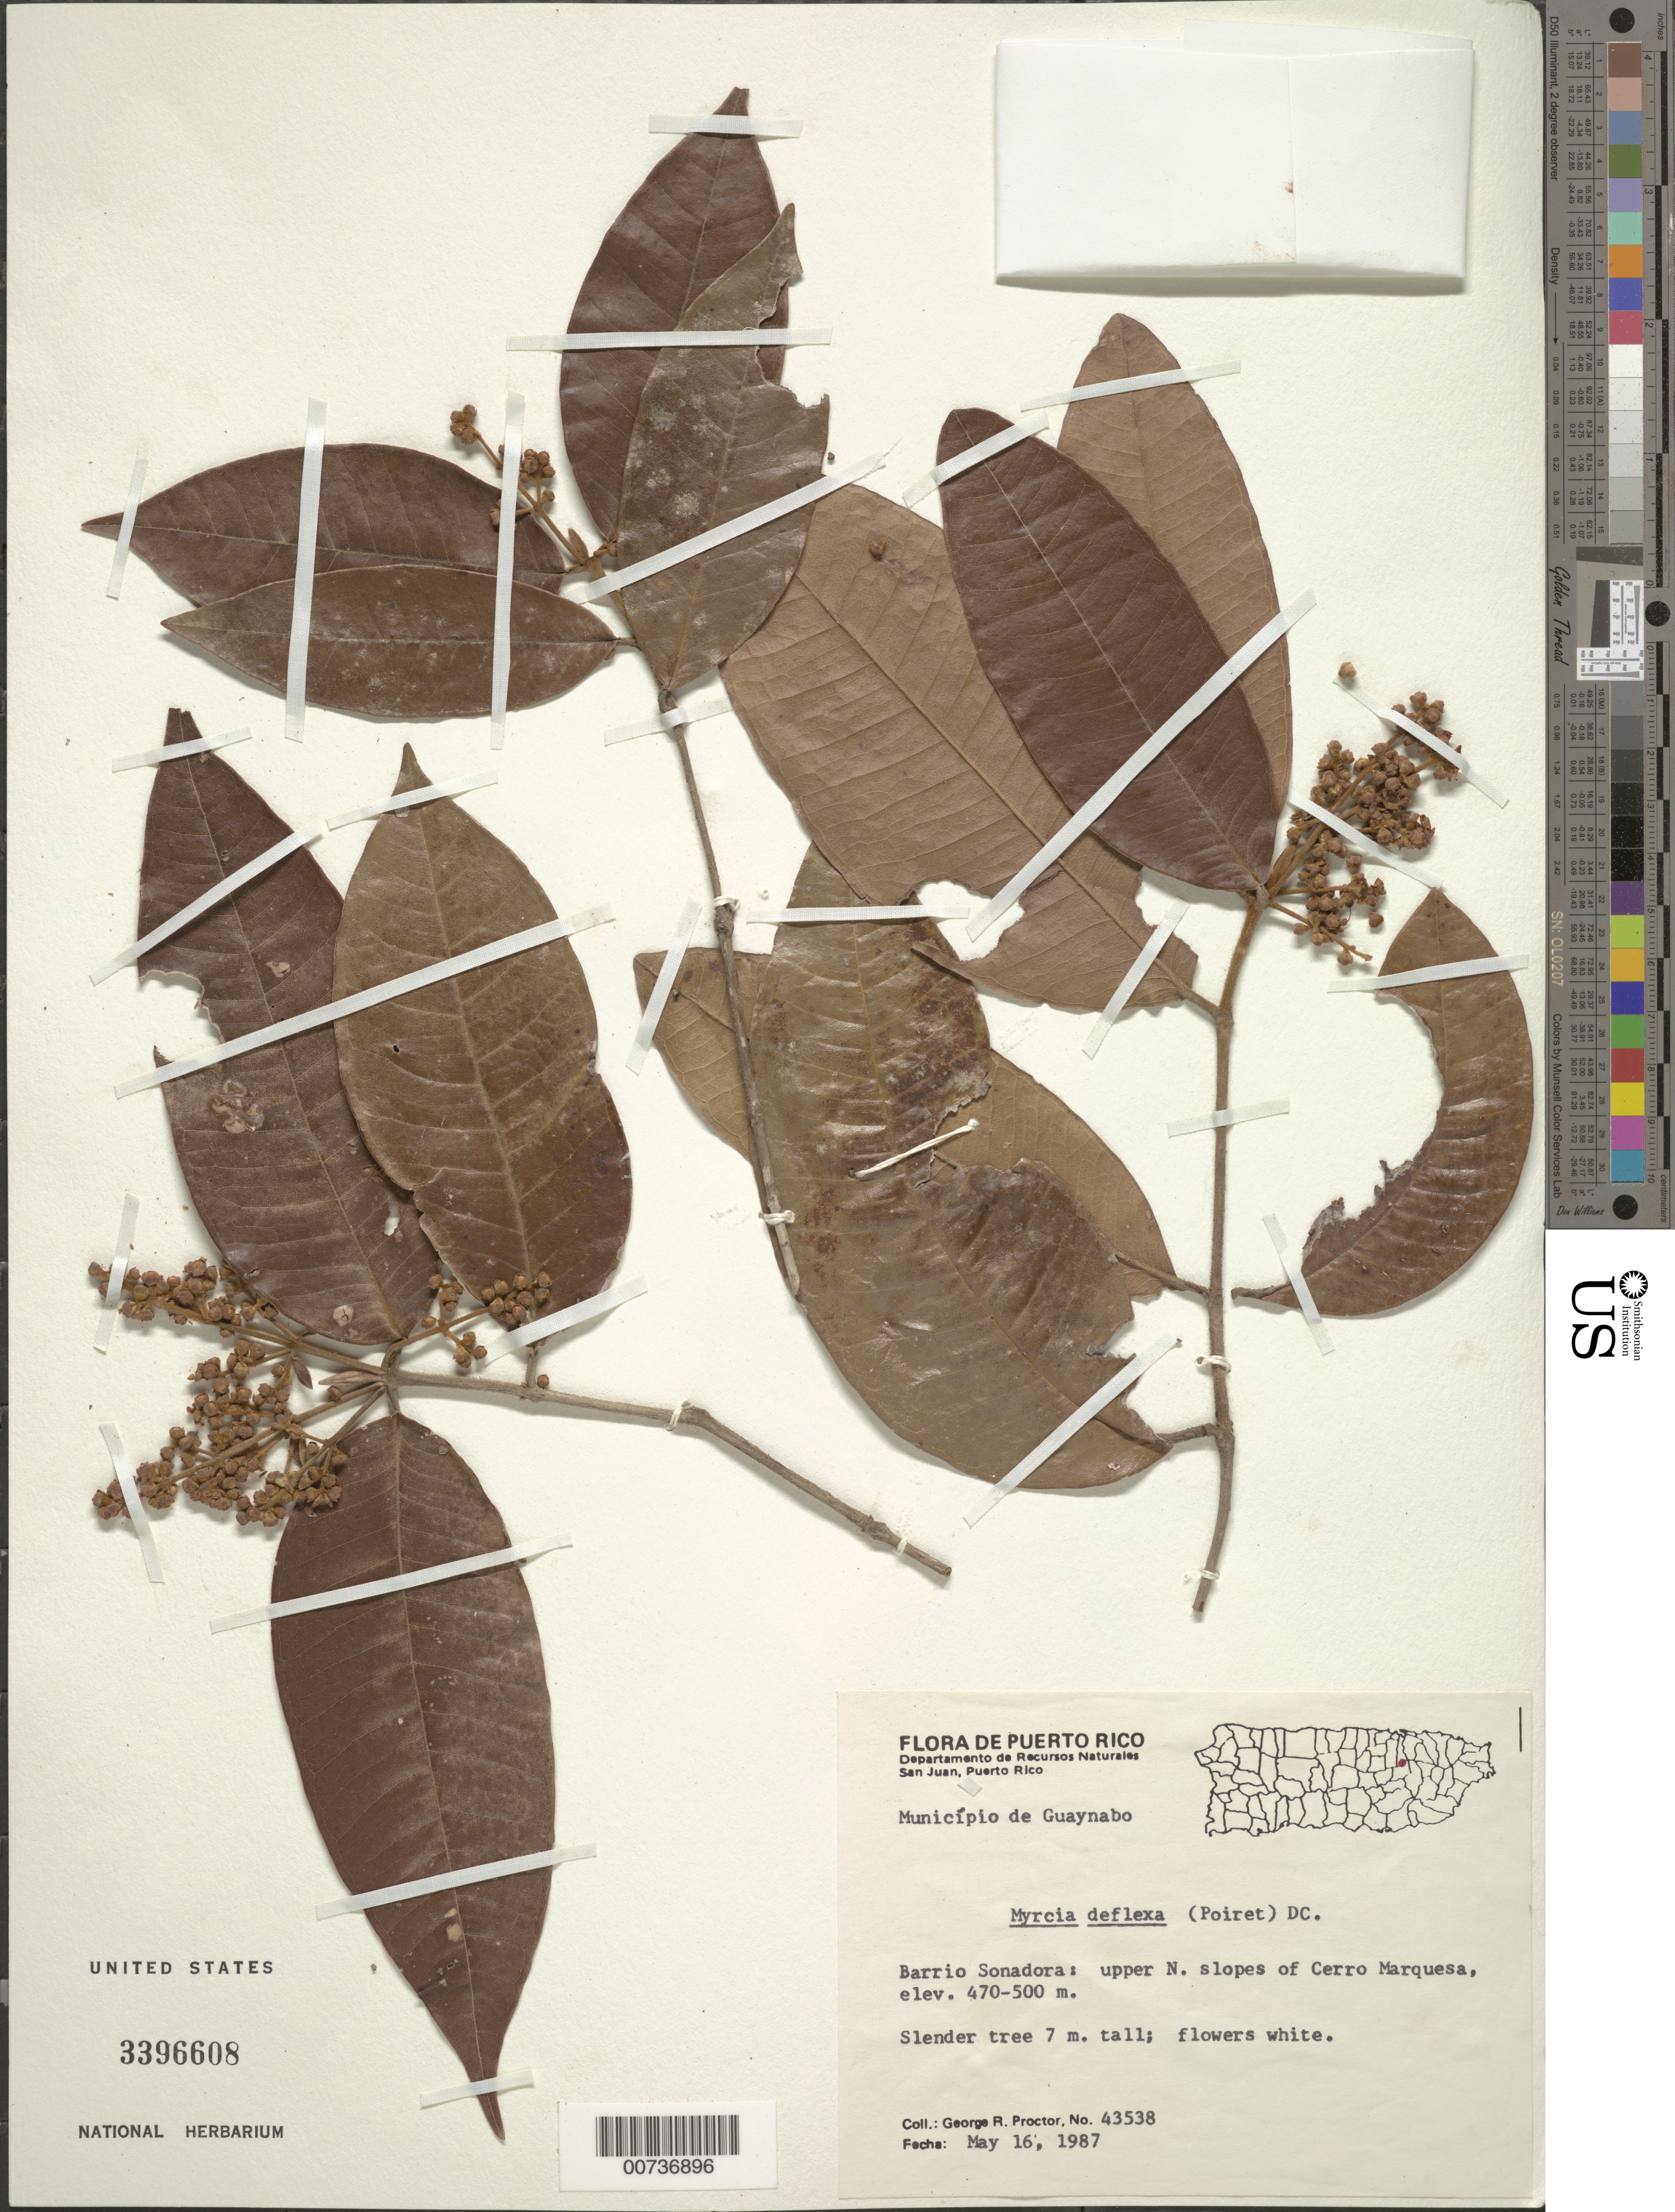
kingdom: Plantae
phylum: Tracheophyta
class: Magnoliopsida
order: Myrtales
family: Myrtaceae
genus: Myrcia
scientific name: Myrcia deflexa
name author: (Poir.) DC.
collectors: G. R. Proctor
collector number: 43538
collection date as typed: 16 May 1987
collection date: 1987-05-16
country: Puerto Rico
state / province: Guaynabo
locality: Barrio Sonadora: upper N slopes of Cerro Marquesa. Municipio de Guaynabo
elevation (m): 470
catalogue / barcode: US 3396608